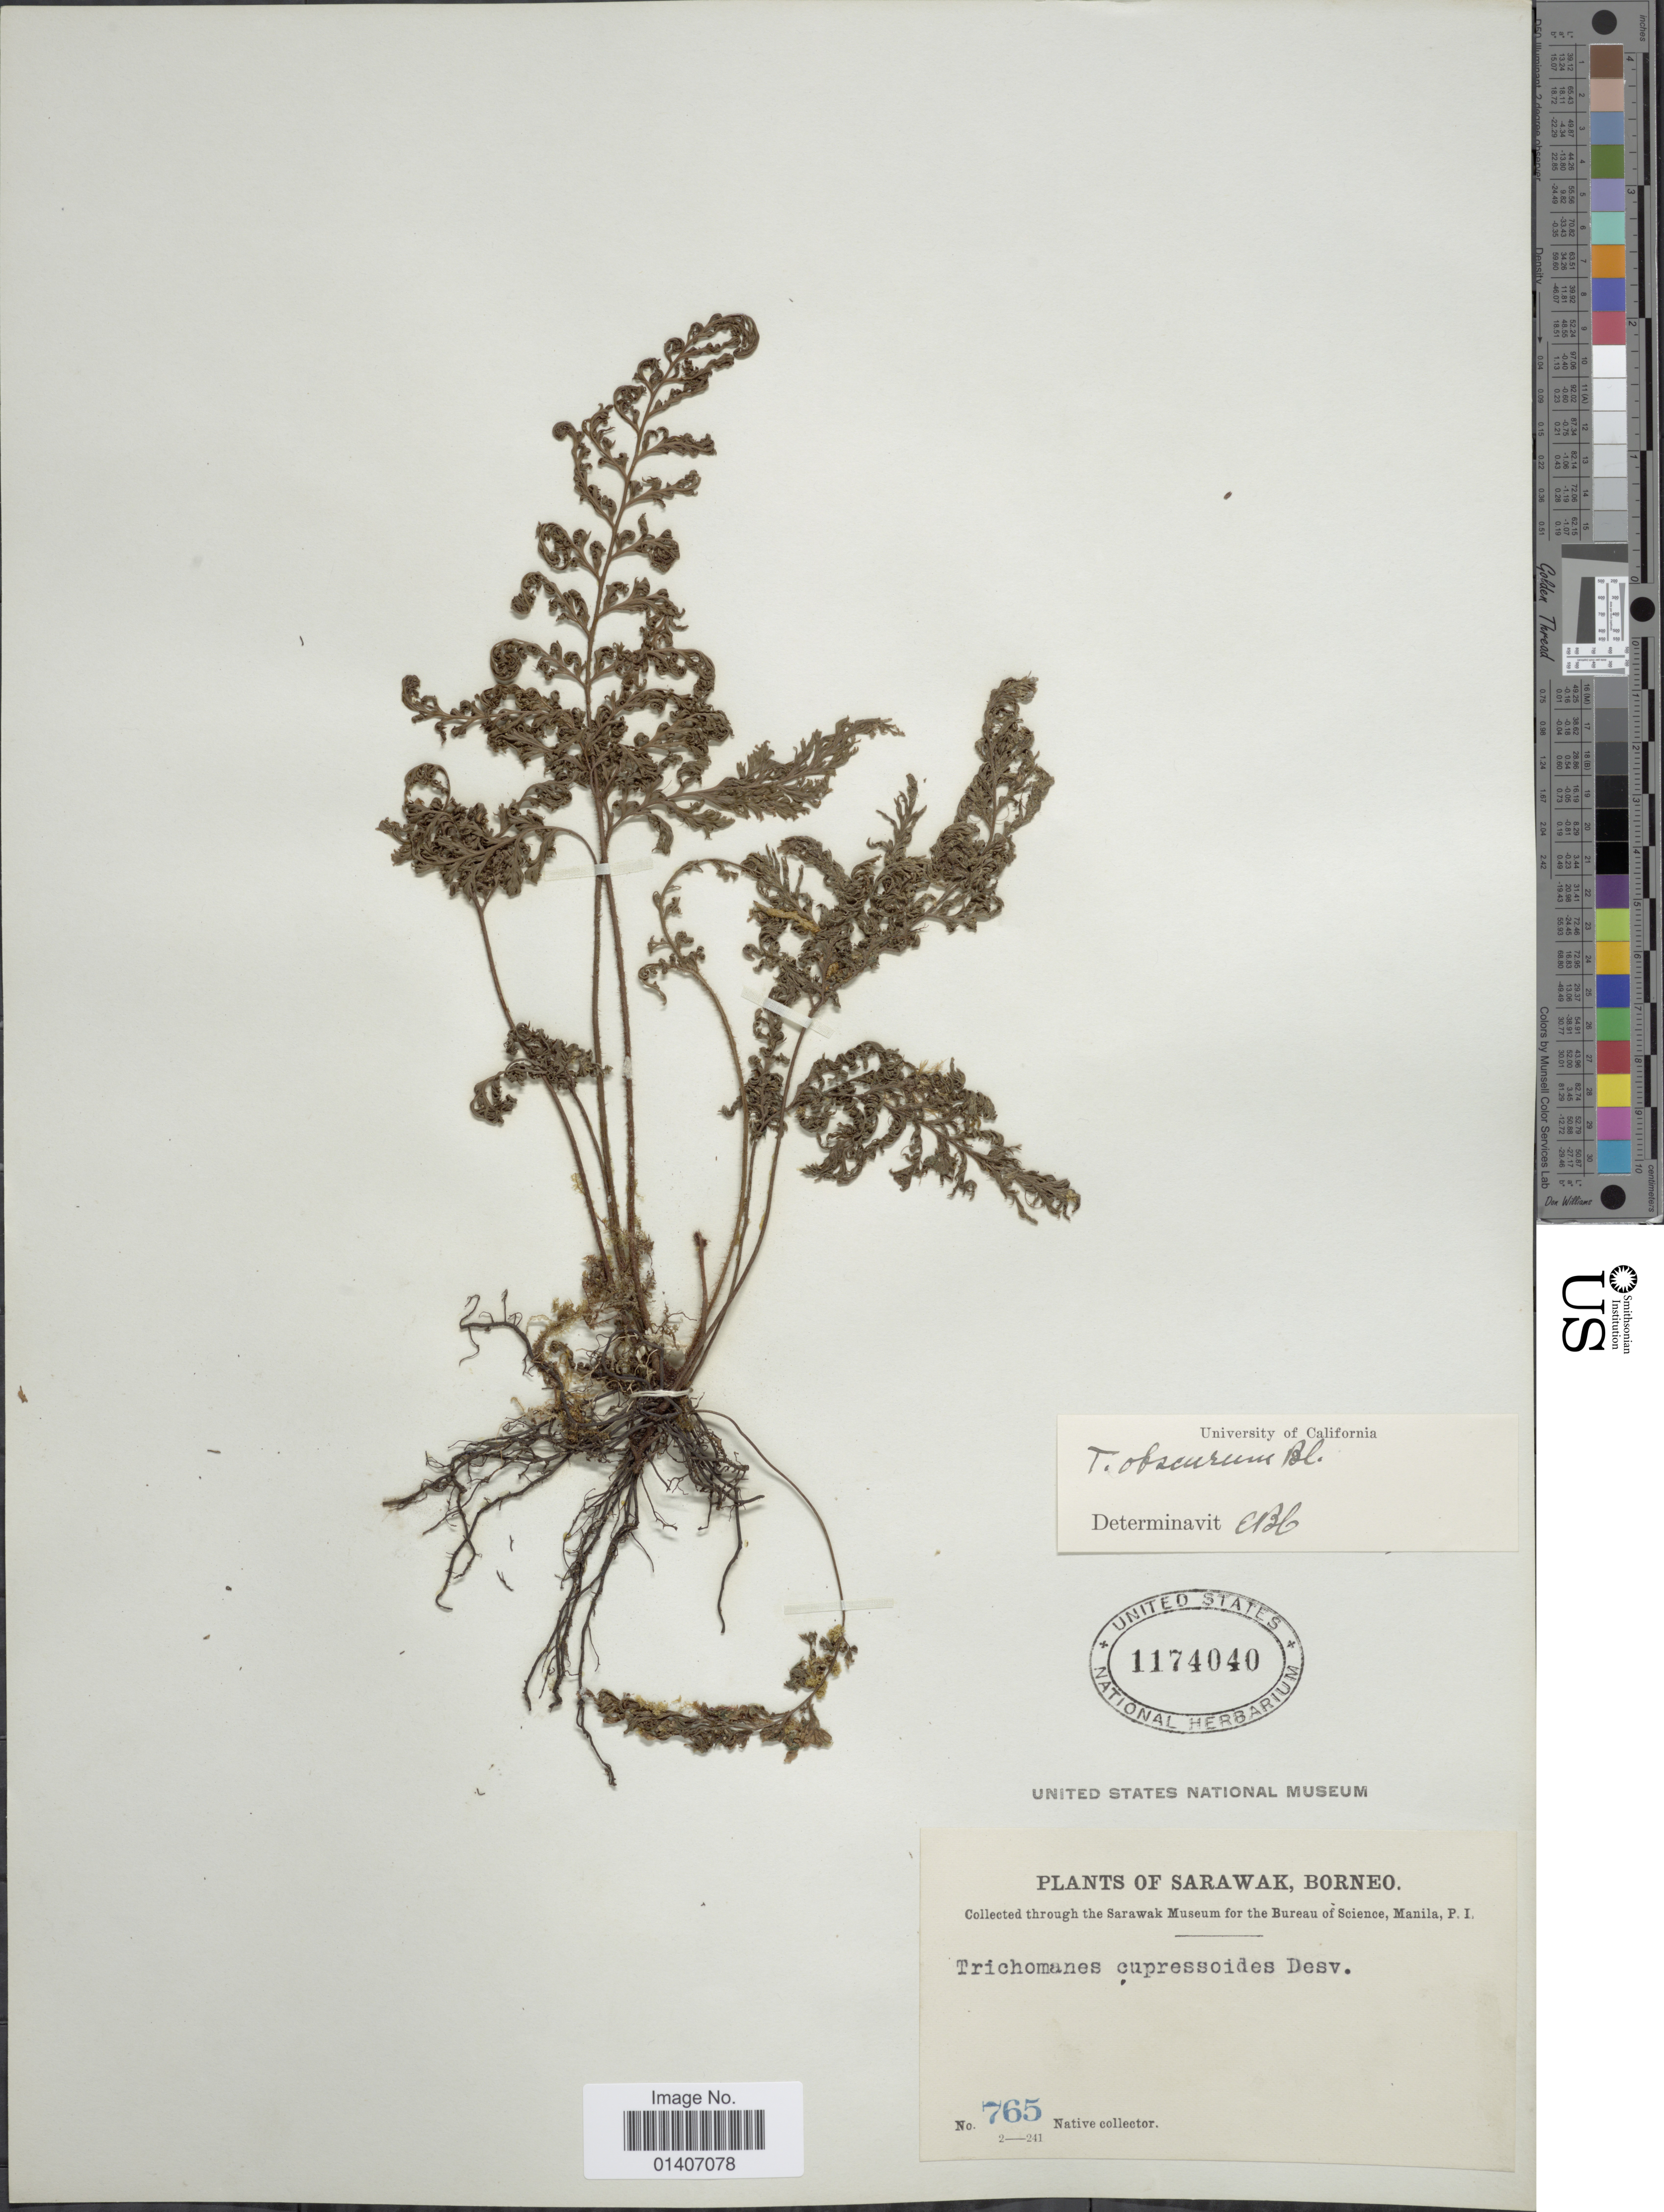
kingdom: Plantae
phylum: Tracheophyta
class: Polypodiopsida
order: Hymenophyllales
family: Hymenophyllaceae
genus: Abrodictyum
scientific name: Abrodictyum obscurum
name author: (Blume) Ebihara & K. Iwats.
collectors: Native collector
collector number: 765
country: Malaysia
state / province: Sarawak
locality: Sarawak Borneo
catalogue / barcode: US 1174040